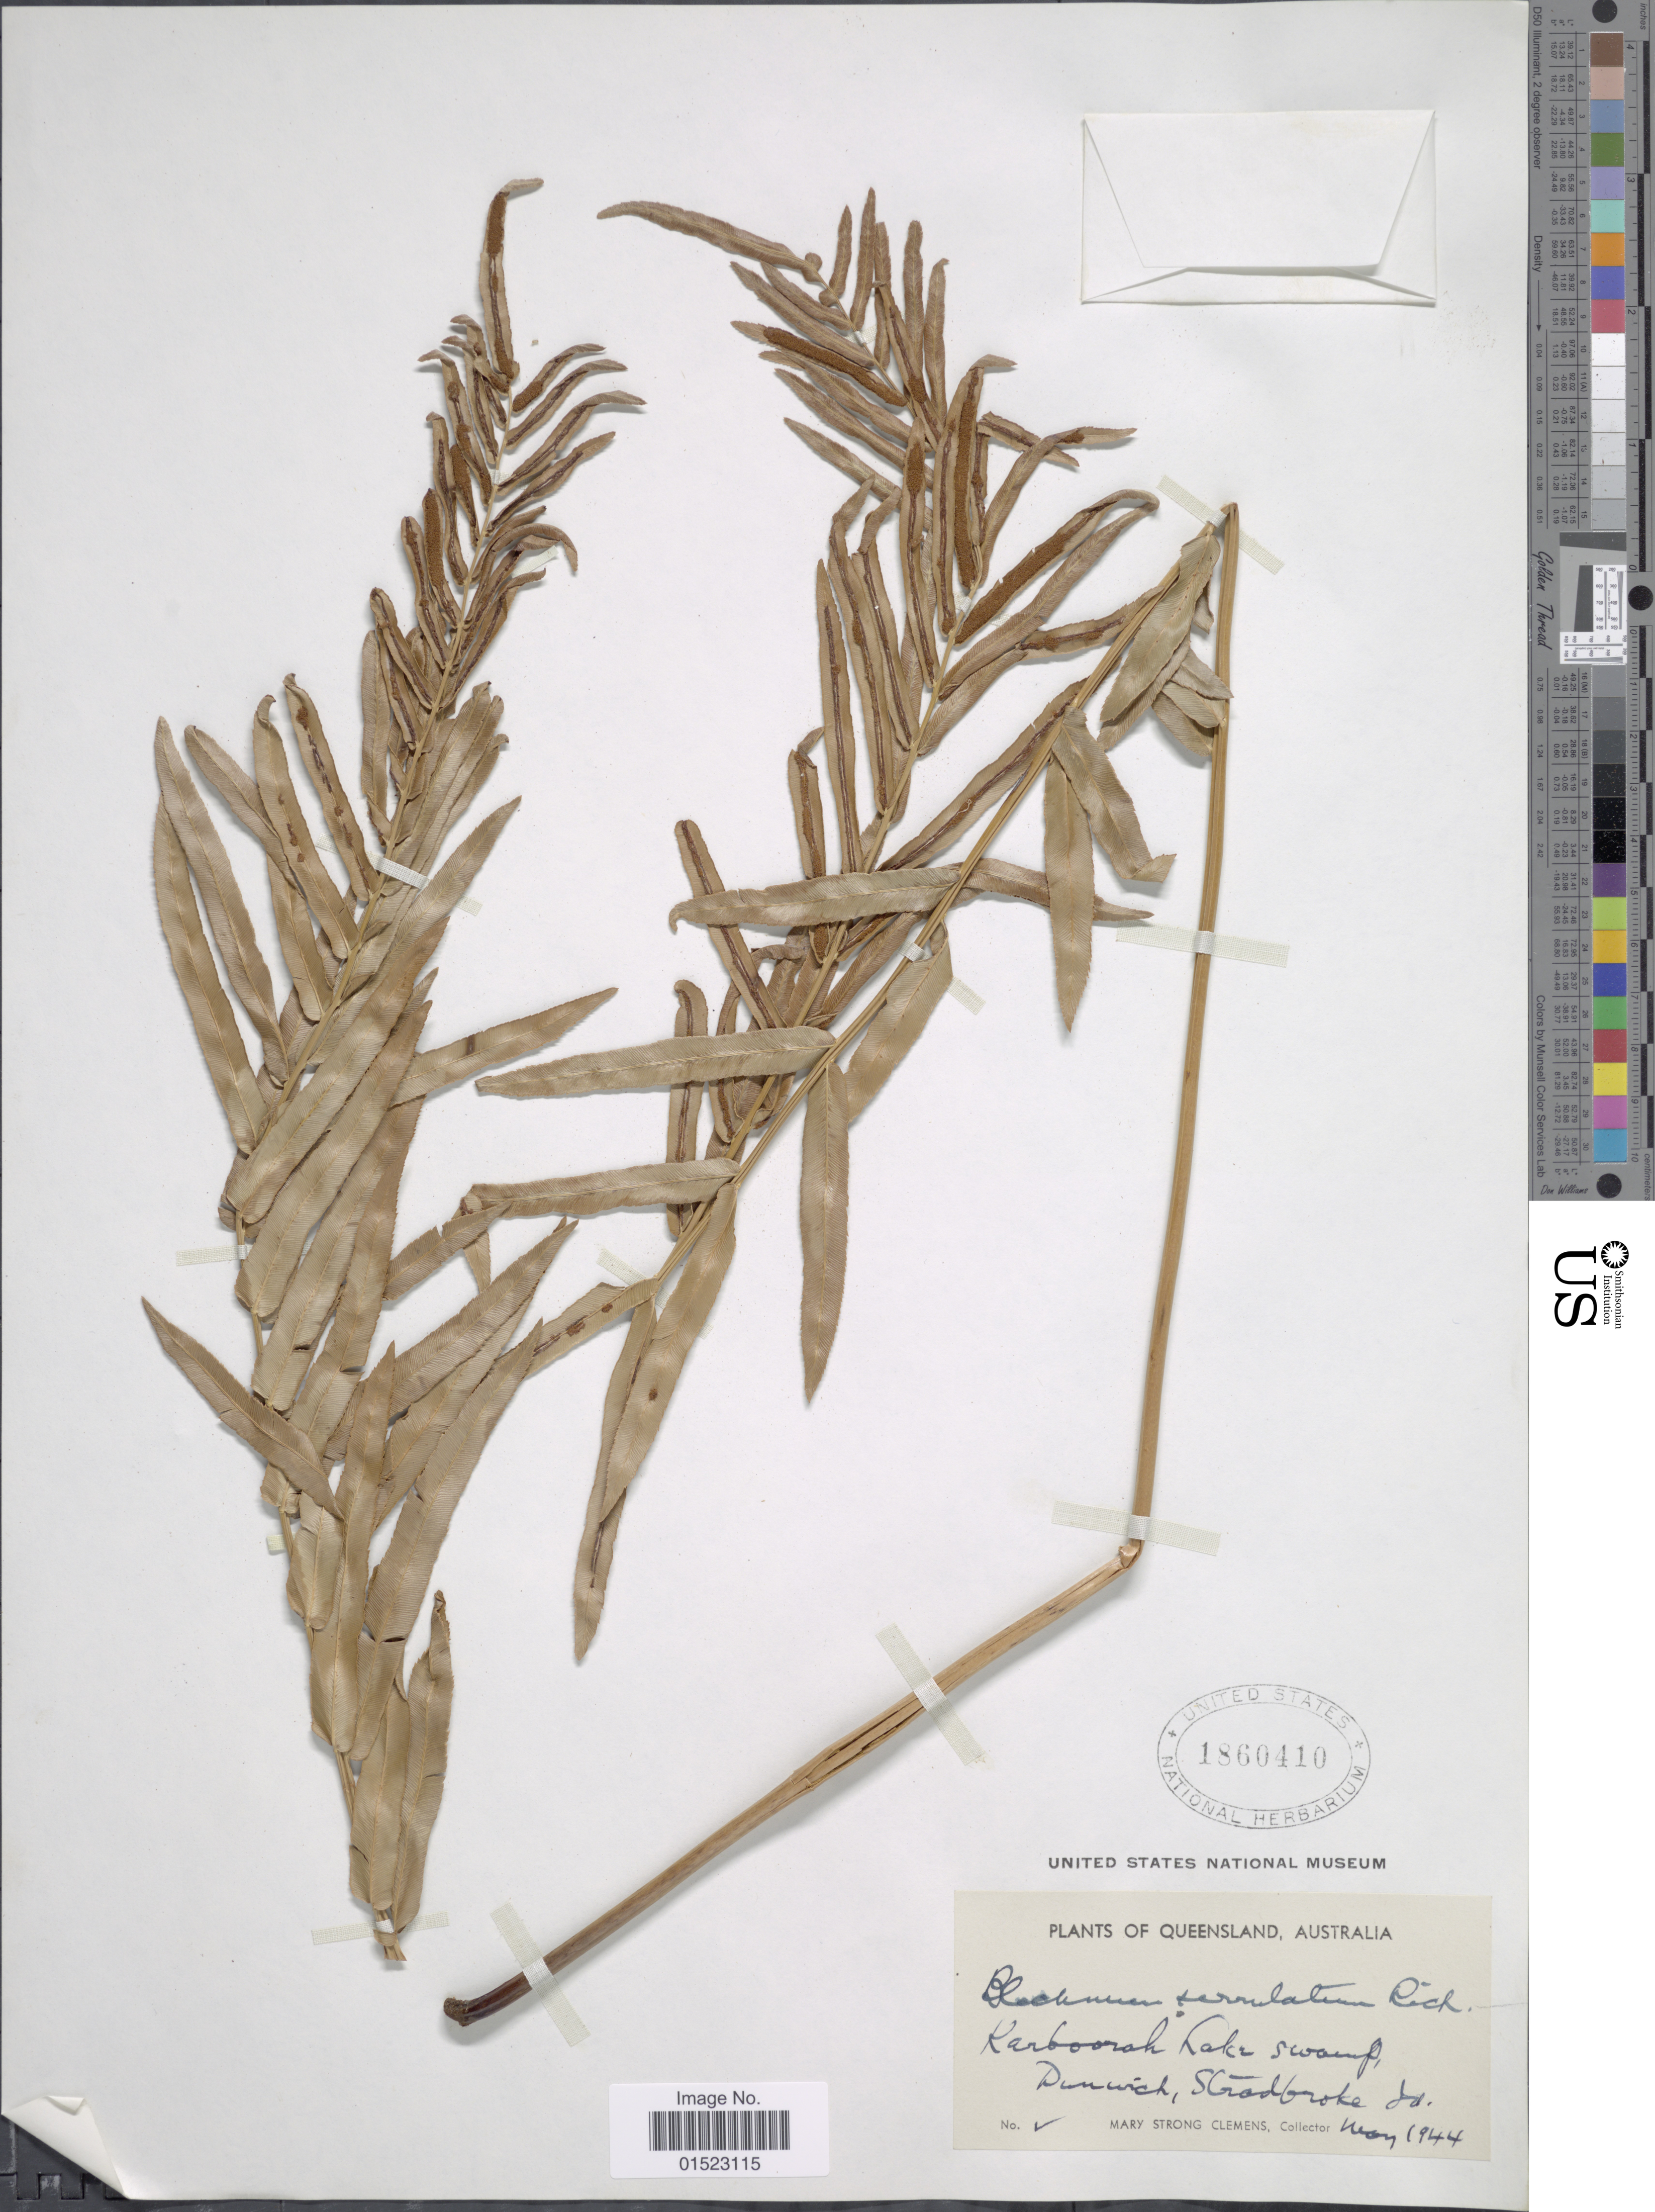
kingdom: Plantae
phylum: Tracheophyta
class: Polypodiopsida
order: Polypodiales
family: Blechnaceae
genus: Telmatoblechnum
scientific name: Telmatoblechnum serrulatum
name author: (Rich.) Perrie et al.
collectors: M. S. Clemens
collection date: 1944-05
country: Australia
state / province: Queensland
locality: Karboorah Lake Swamp, Dunwich, Stradbroke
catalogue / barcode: US 1860410